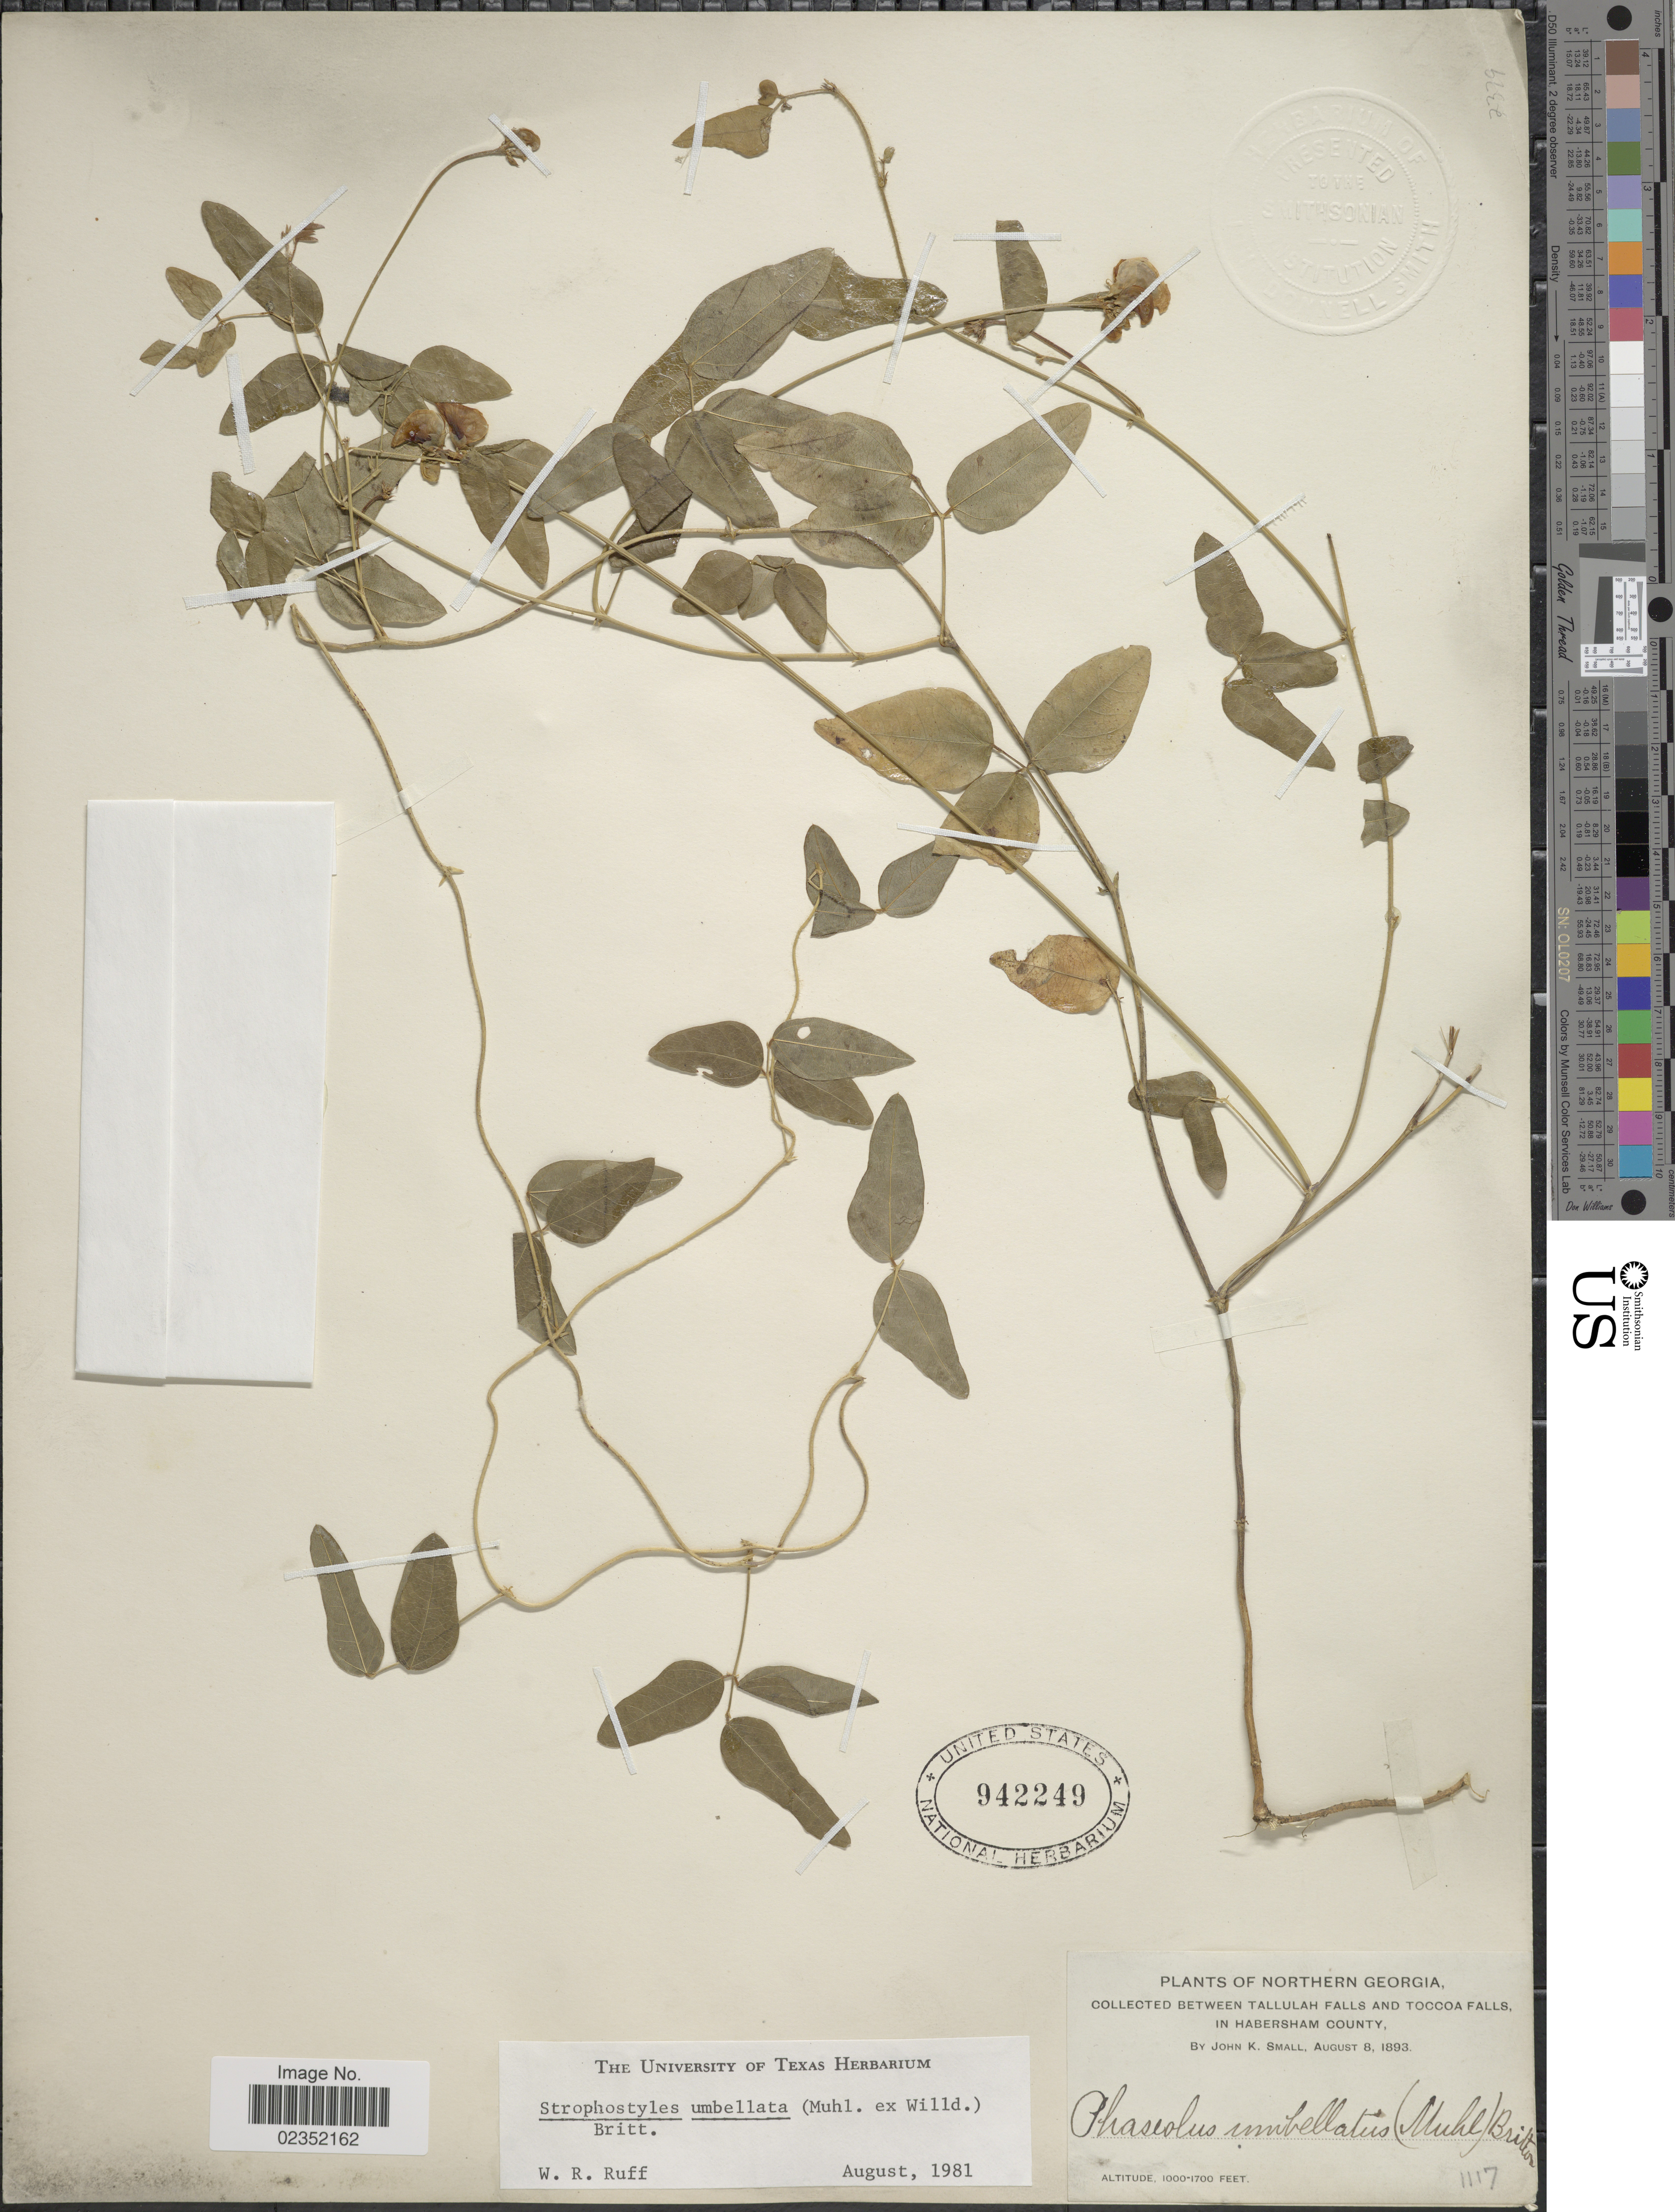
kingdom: Plantae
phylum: Tracheophyta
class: Magnoliopsida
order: Fabales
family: Fabaceae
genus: Strophostyles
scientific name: Strophostyles umbellata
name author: (Muhl. ex Willd.) Britton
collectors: J. K. Small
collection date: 1893-08-08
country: United States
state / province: Georgia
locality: Northern Georgia. Collected between Tallulah Falls and Toccoa Falls, in Habersham County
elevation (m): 305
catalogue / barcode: US 942249